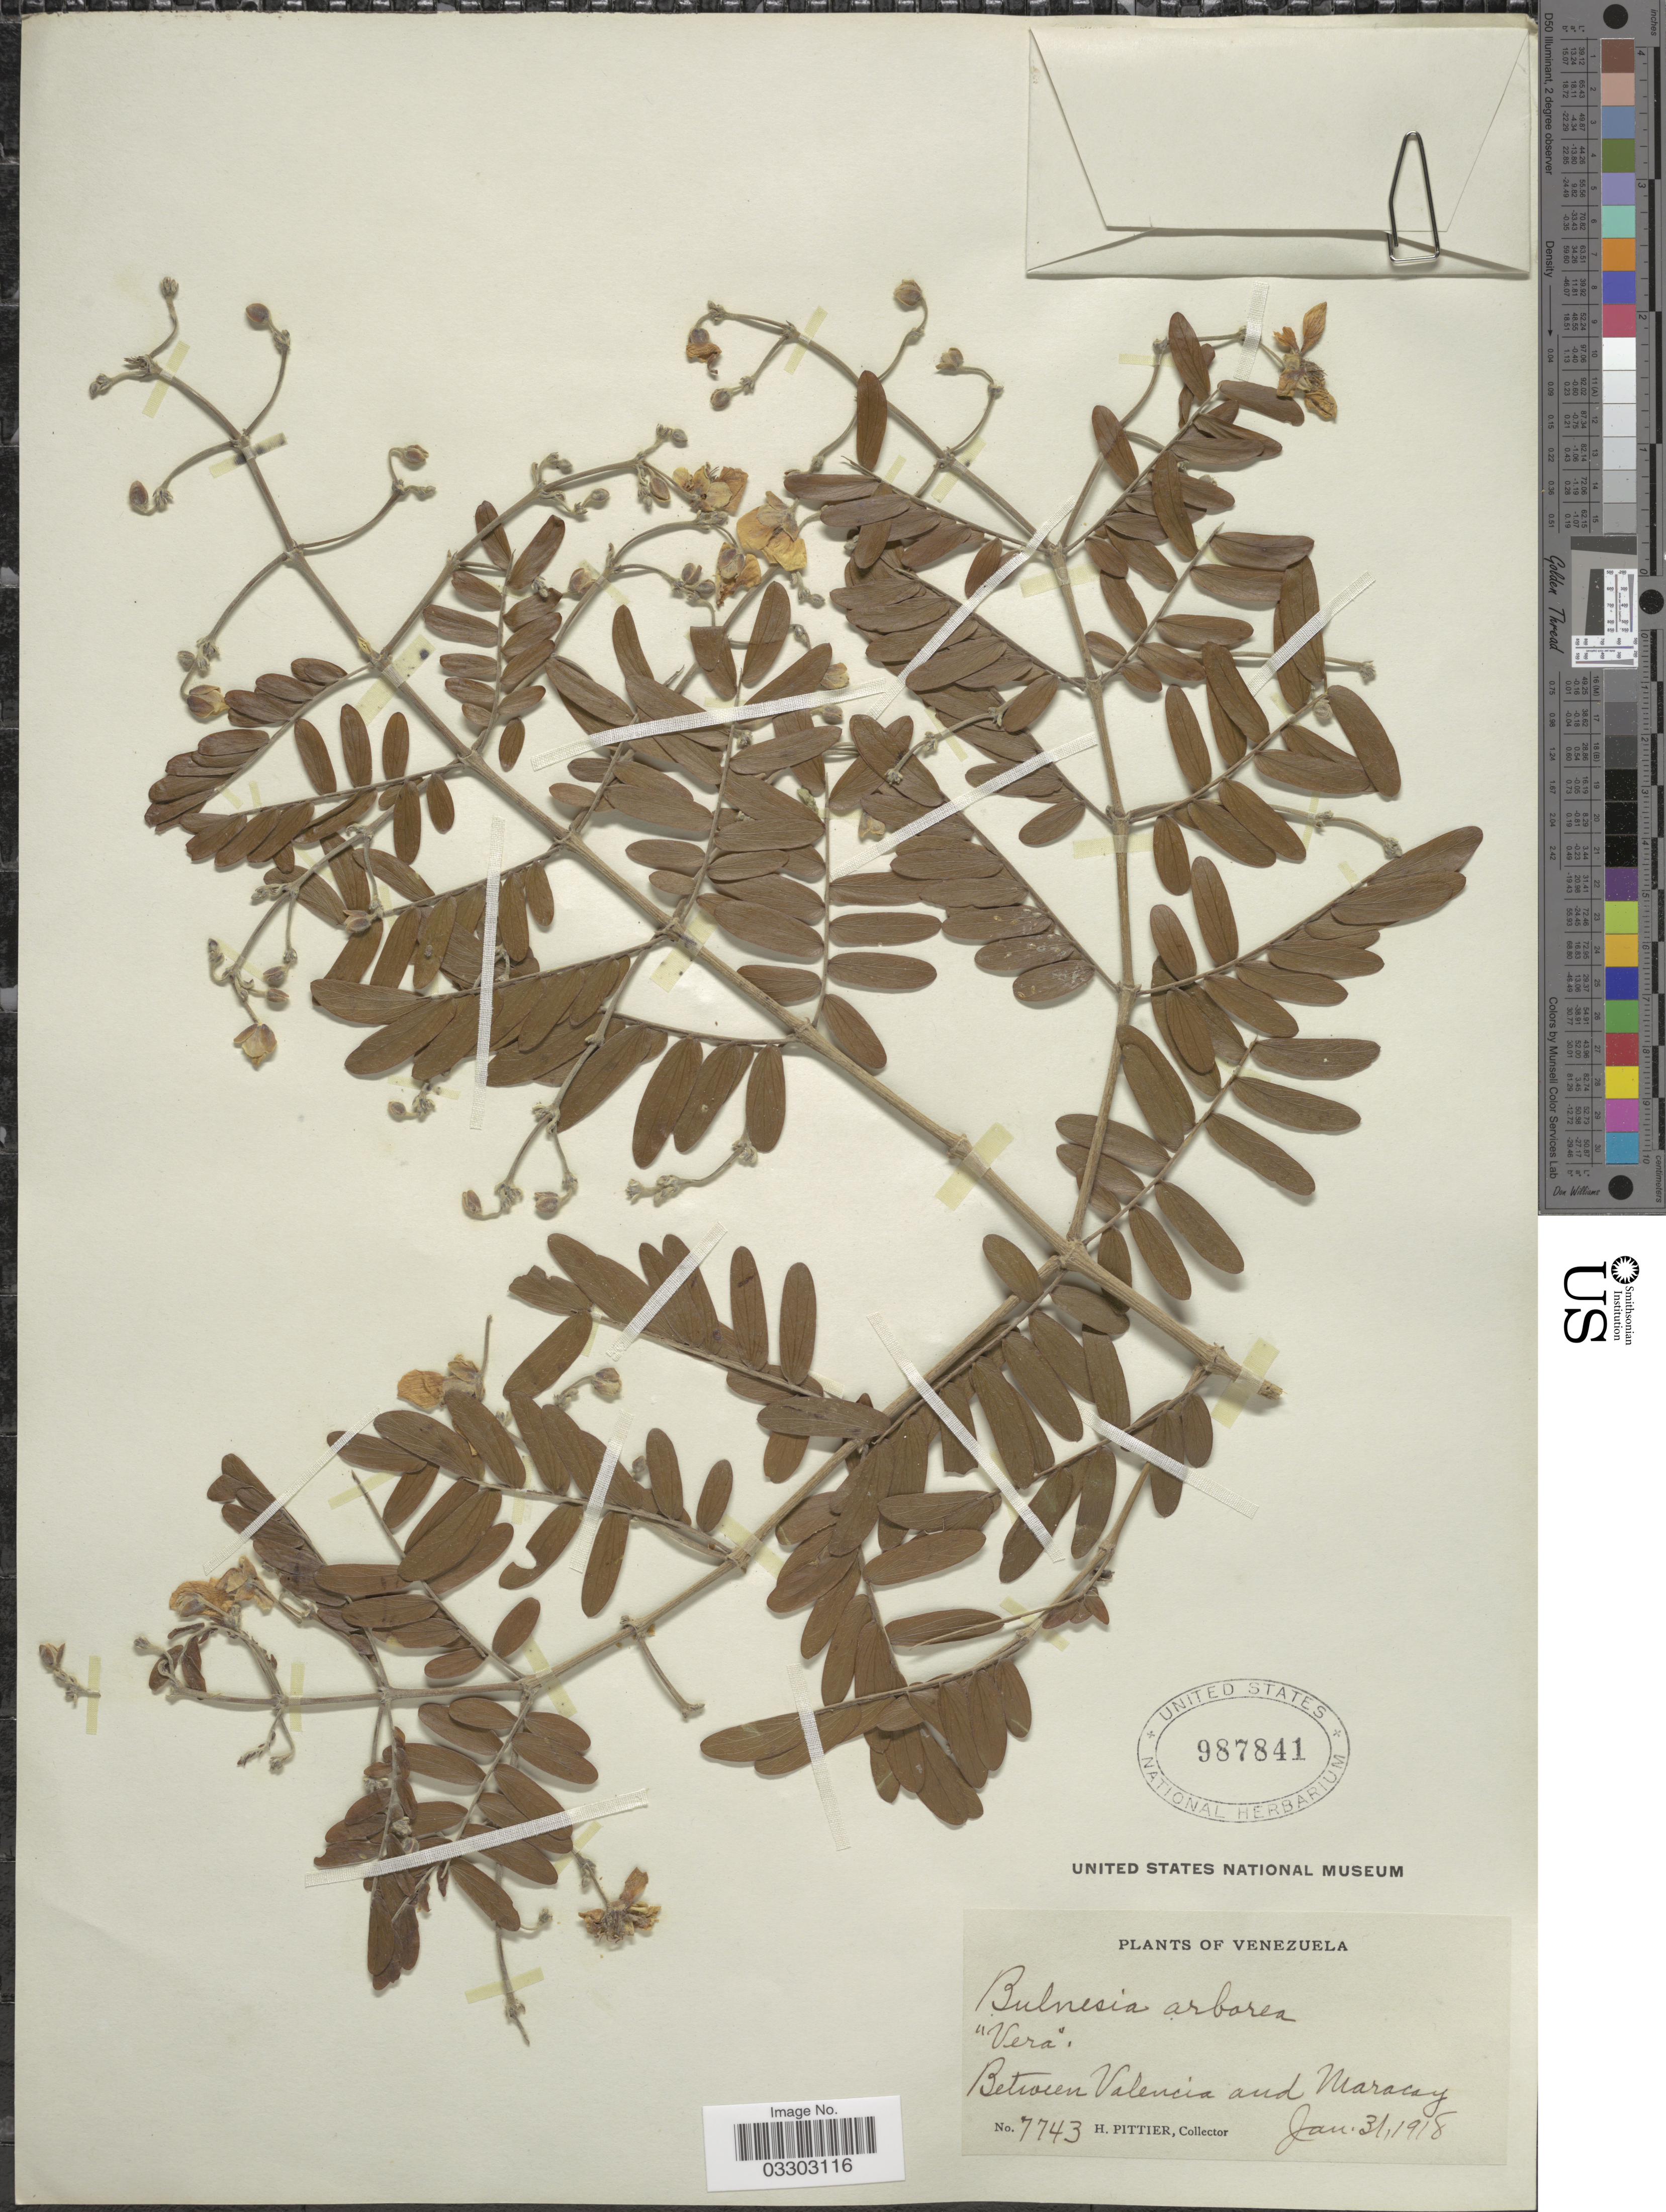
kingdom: Plantae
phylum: Tracheophyta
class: Magnoliopsida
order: Zygophyllales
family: Zygophyllaceae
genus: Gonopterodendron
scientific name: Gonopterodendron arboreum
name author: (Jacq.) Godoy-Bürki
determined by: U.S. National Herbarium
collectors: H. F. Pittier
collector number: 7743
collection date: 1918-01-31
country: Venezuela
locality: Between Valencia and Maracay.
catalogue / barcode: US 987841